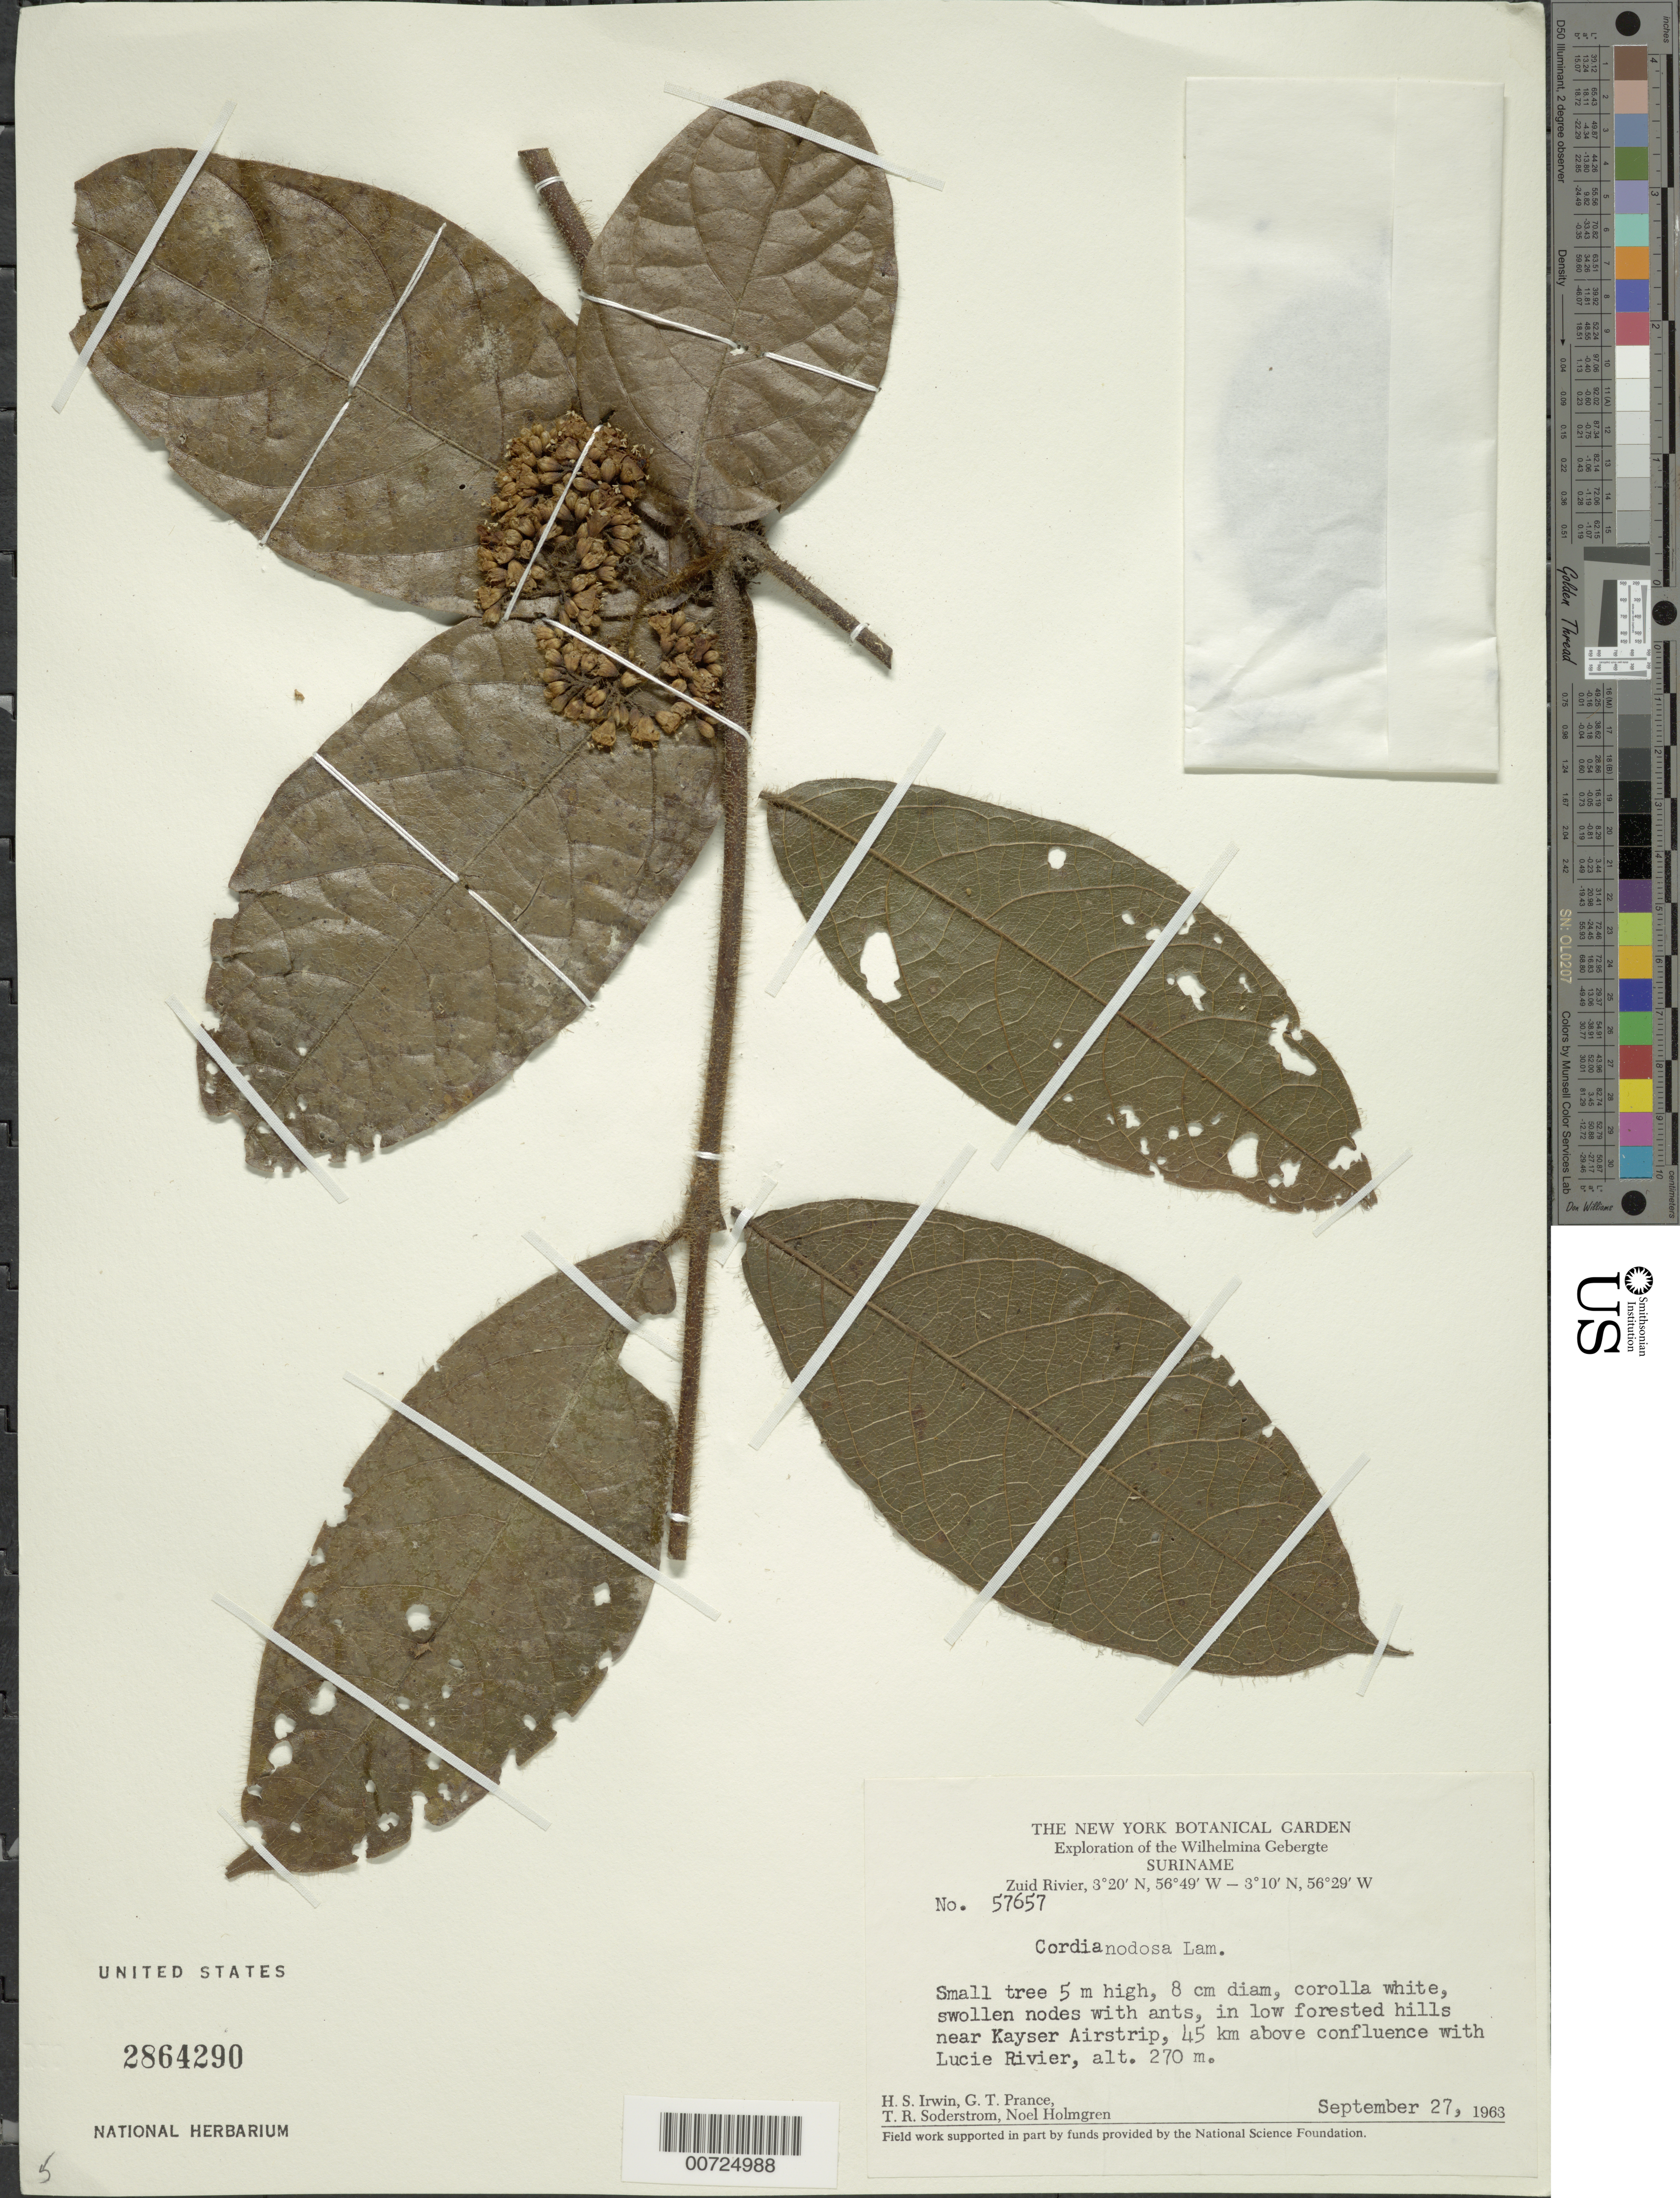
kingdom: Plantae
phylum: Tracheophyta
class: Magnoliopsida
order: Boraginales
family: Cordiaceae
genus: Cordia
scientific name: Cordia nodosa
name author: Lam.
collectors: H. Irwin, G. T. Prance, T. R. Soderstrom & N. H. Holmgren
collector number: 57657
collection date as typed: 27-Sep-63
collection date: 1963-09-27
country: Suriname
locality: Kayser Airstrip, Zuid R., 45 km above confl. with Lucie R., Wilhelmina Gebergte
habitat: Low forested hills near airstrip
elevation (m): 270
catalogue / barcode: US 2864290